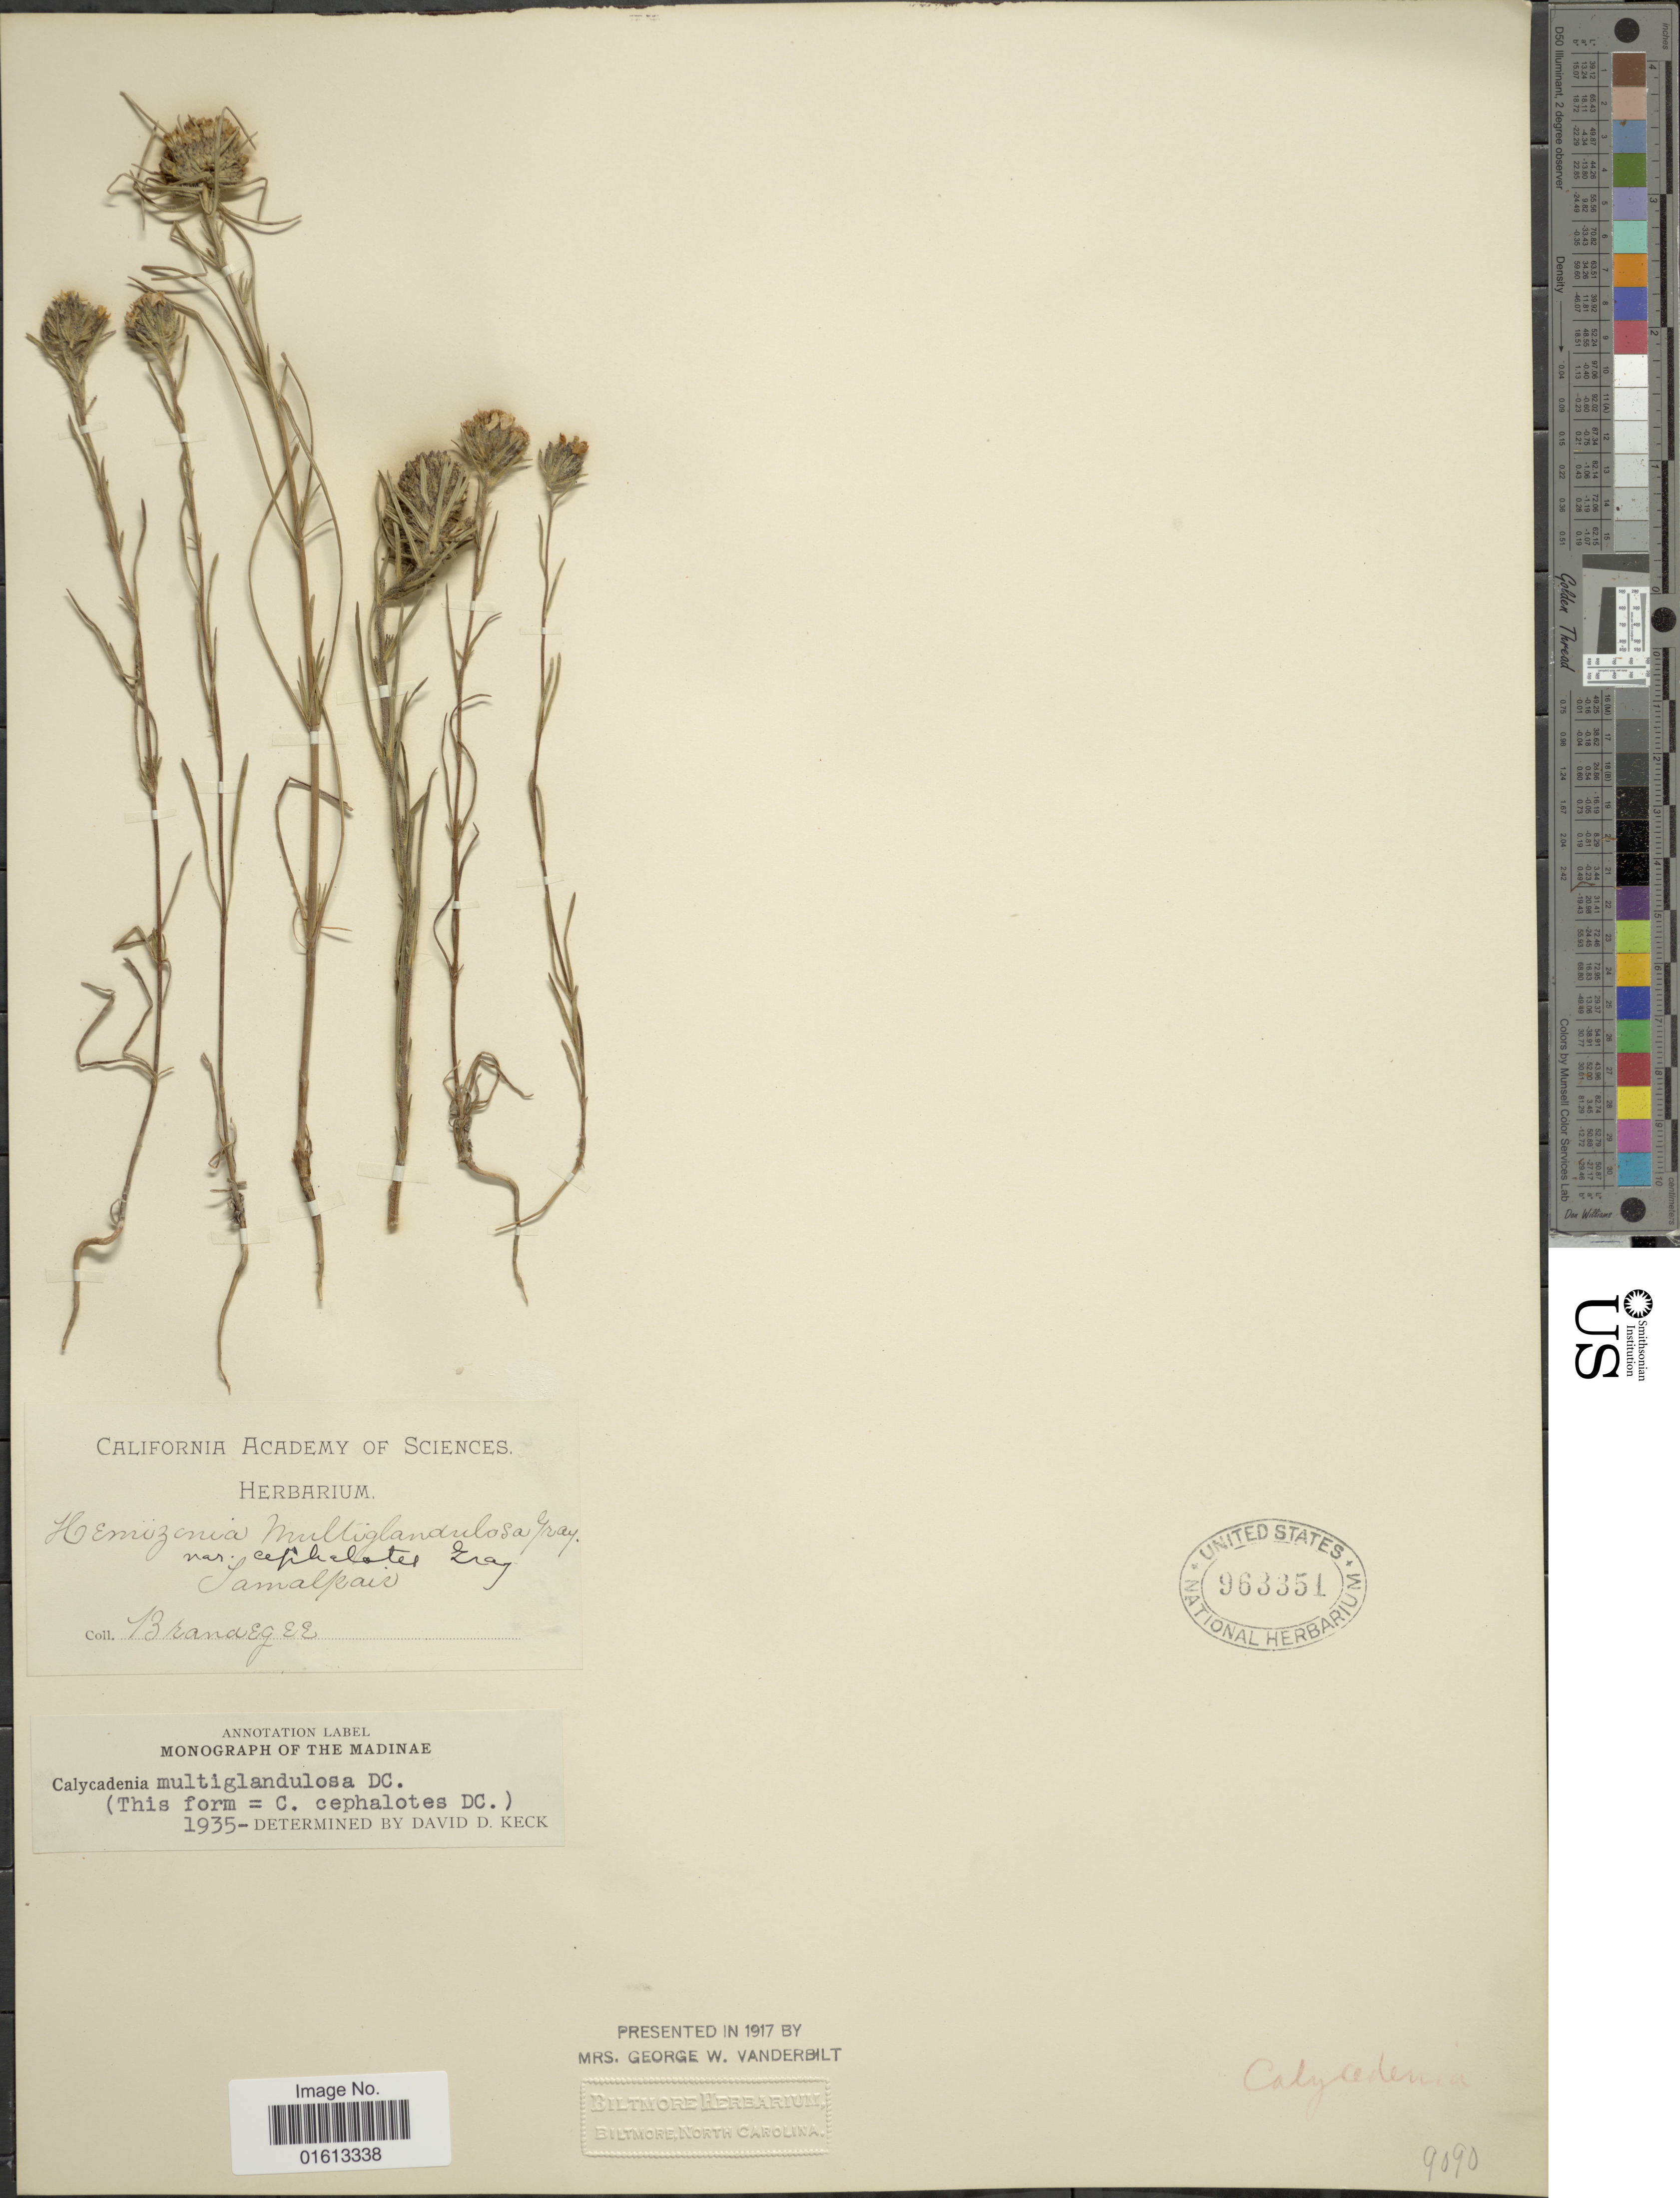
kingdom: Plantae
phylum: Tracheophyta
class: Magnoliopsida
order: Asterales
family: Asteraceae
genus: Calycadenia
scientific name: Calycadenia multiglandulosa subsp. cephalotes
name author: (DC.) D.D. Keck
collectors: -- Brandegee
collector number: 9090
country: United States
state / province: California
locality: Tamalpais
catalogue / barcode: US 963351